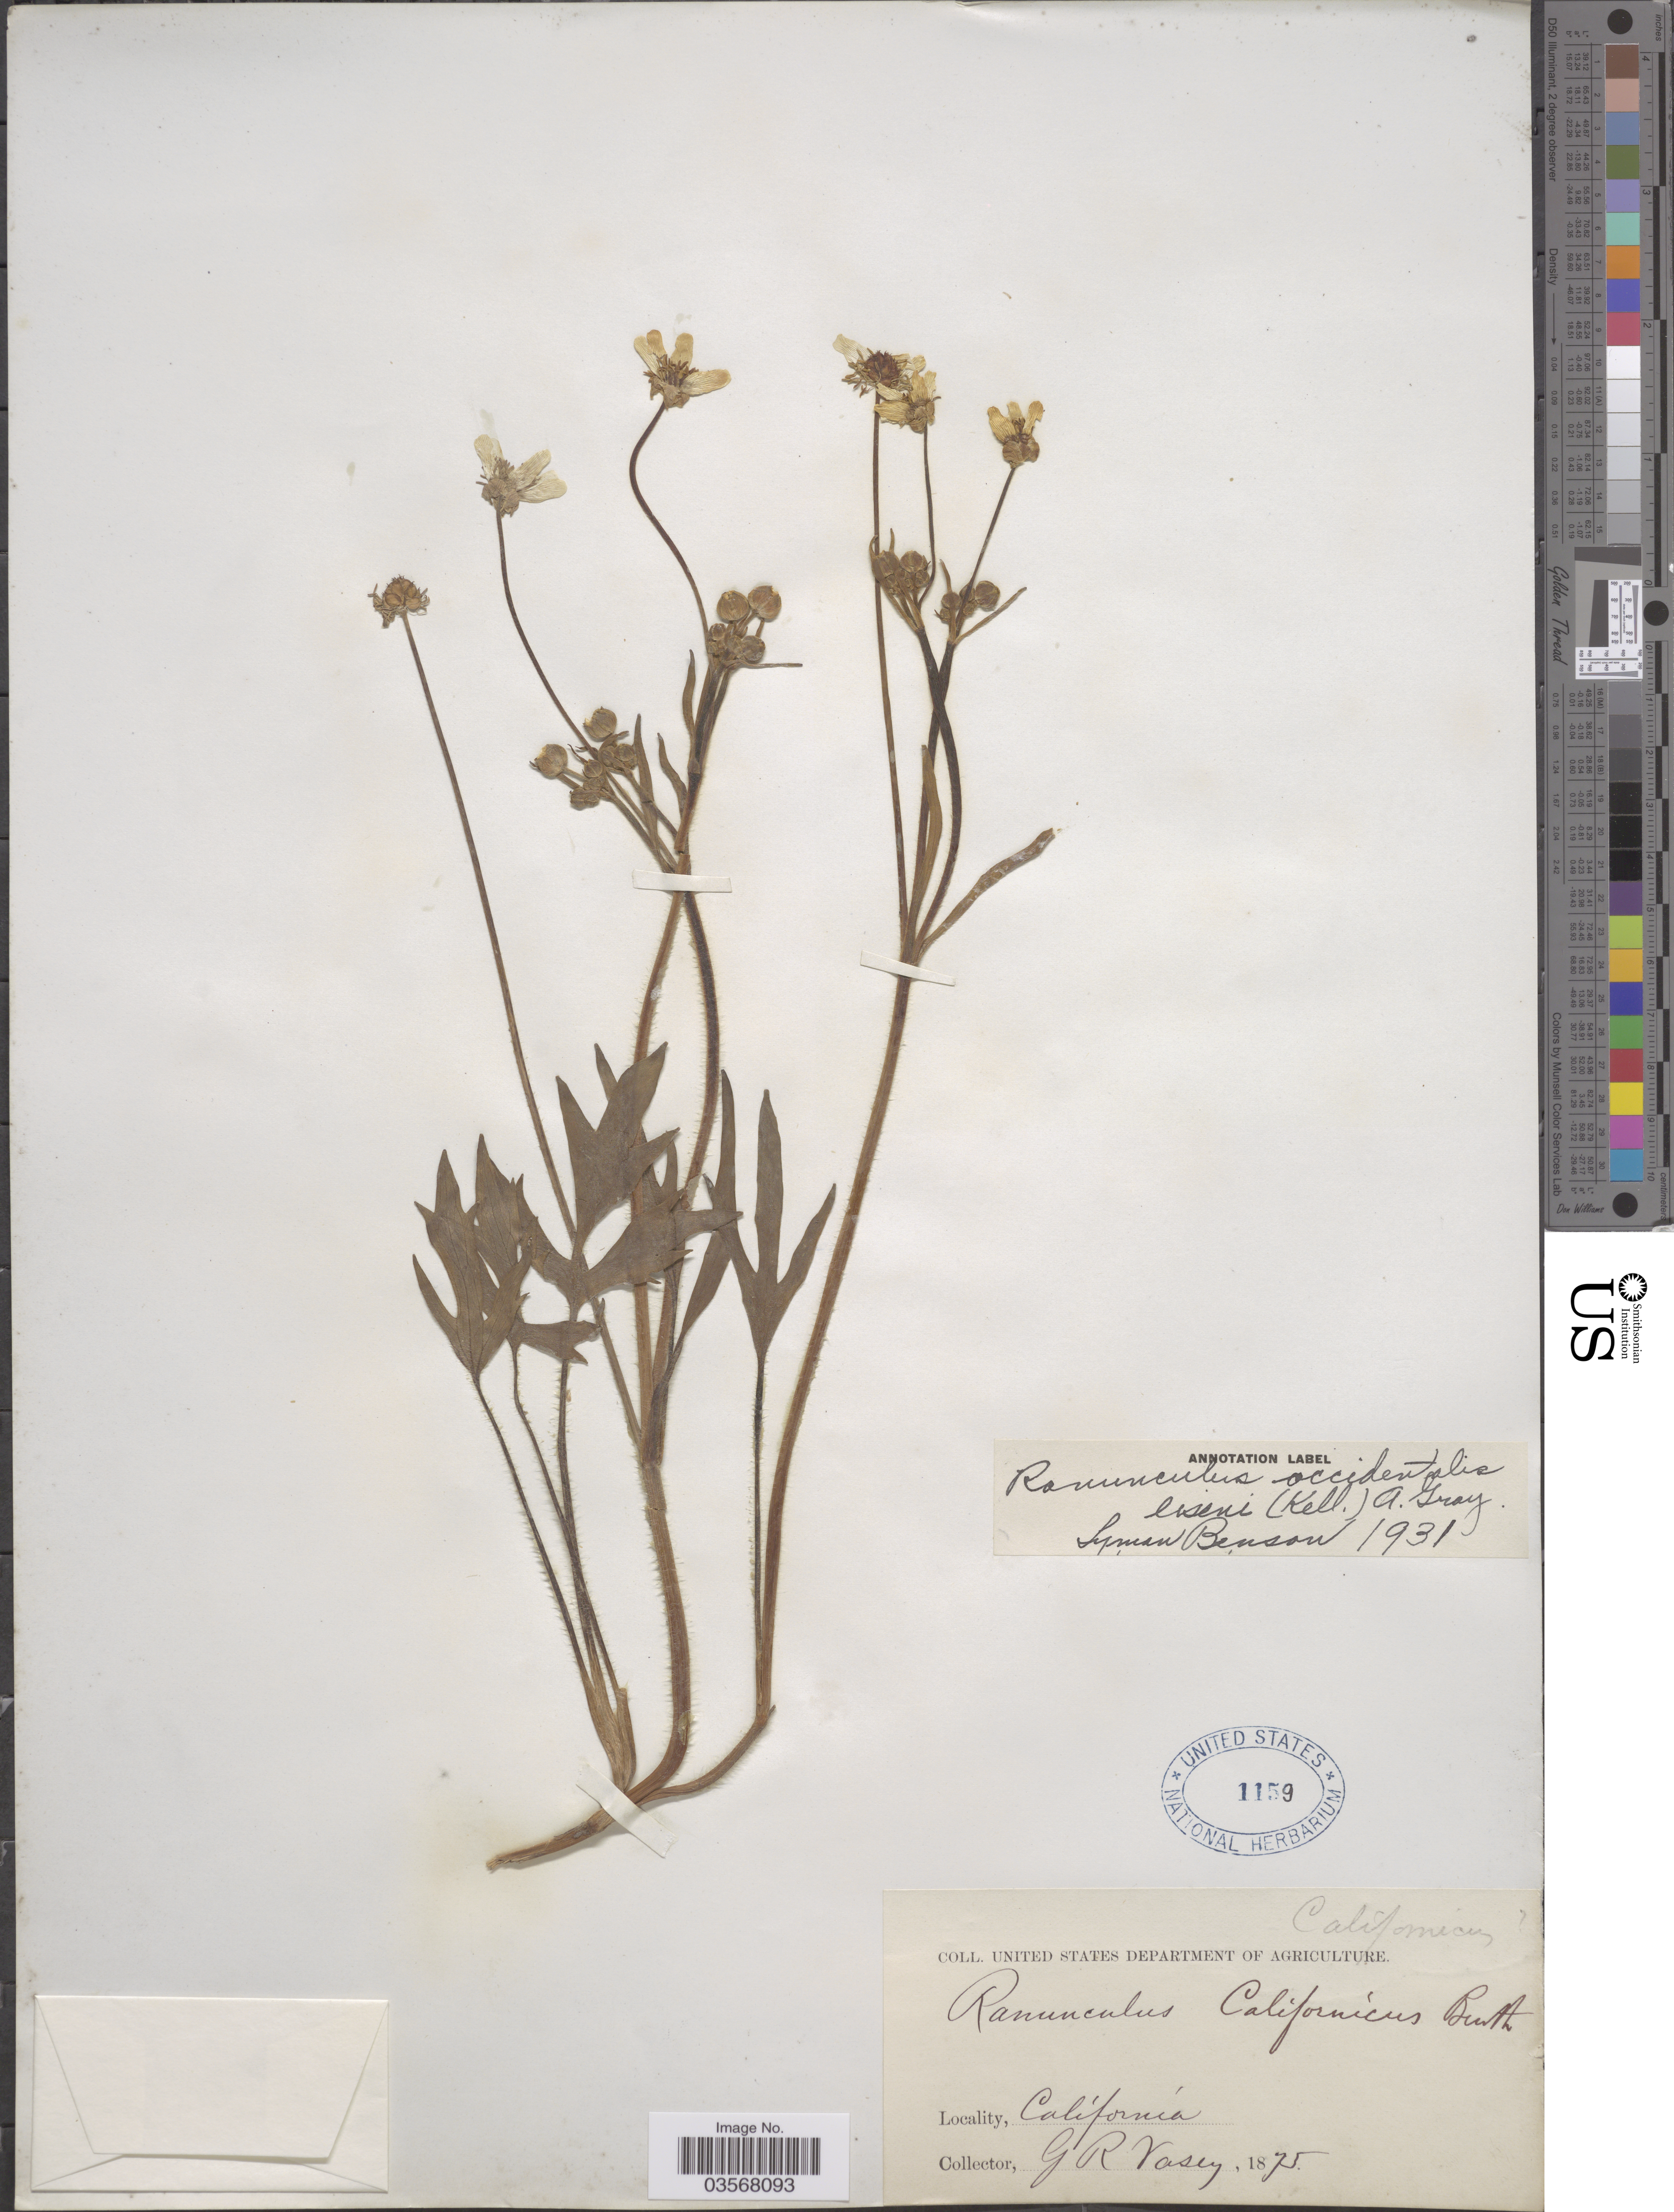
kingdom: Plantae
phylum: Tracheophyta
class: Magnoliopsida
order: Ranunculales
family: Ranunculaceae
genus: Ranunculus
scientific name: Ranunculus occidentalis var. eisenii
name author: Nutt.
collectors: G. R. Vasey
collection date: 1875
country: United States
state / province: California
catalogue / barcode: US 1159